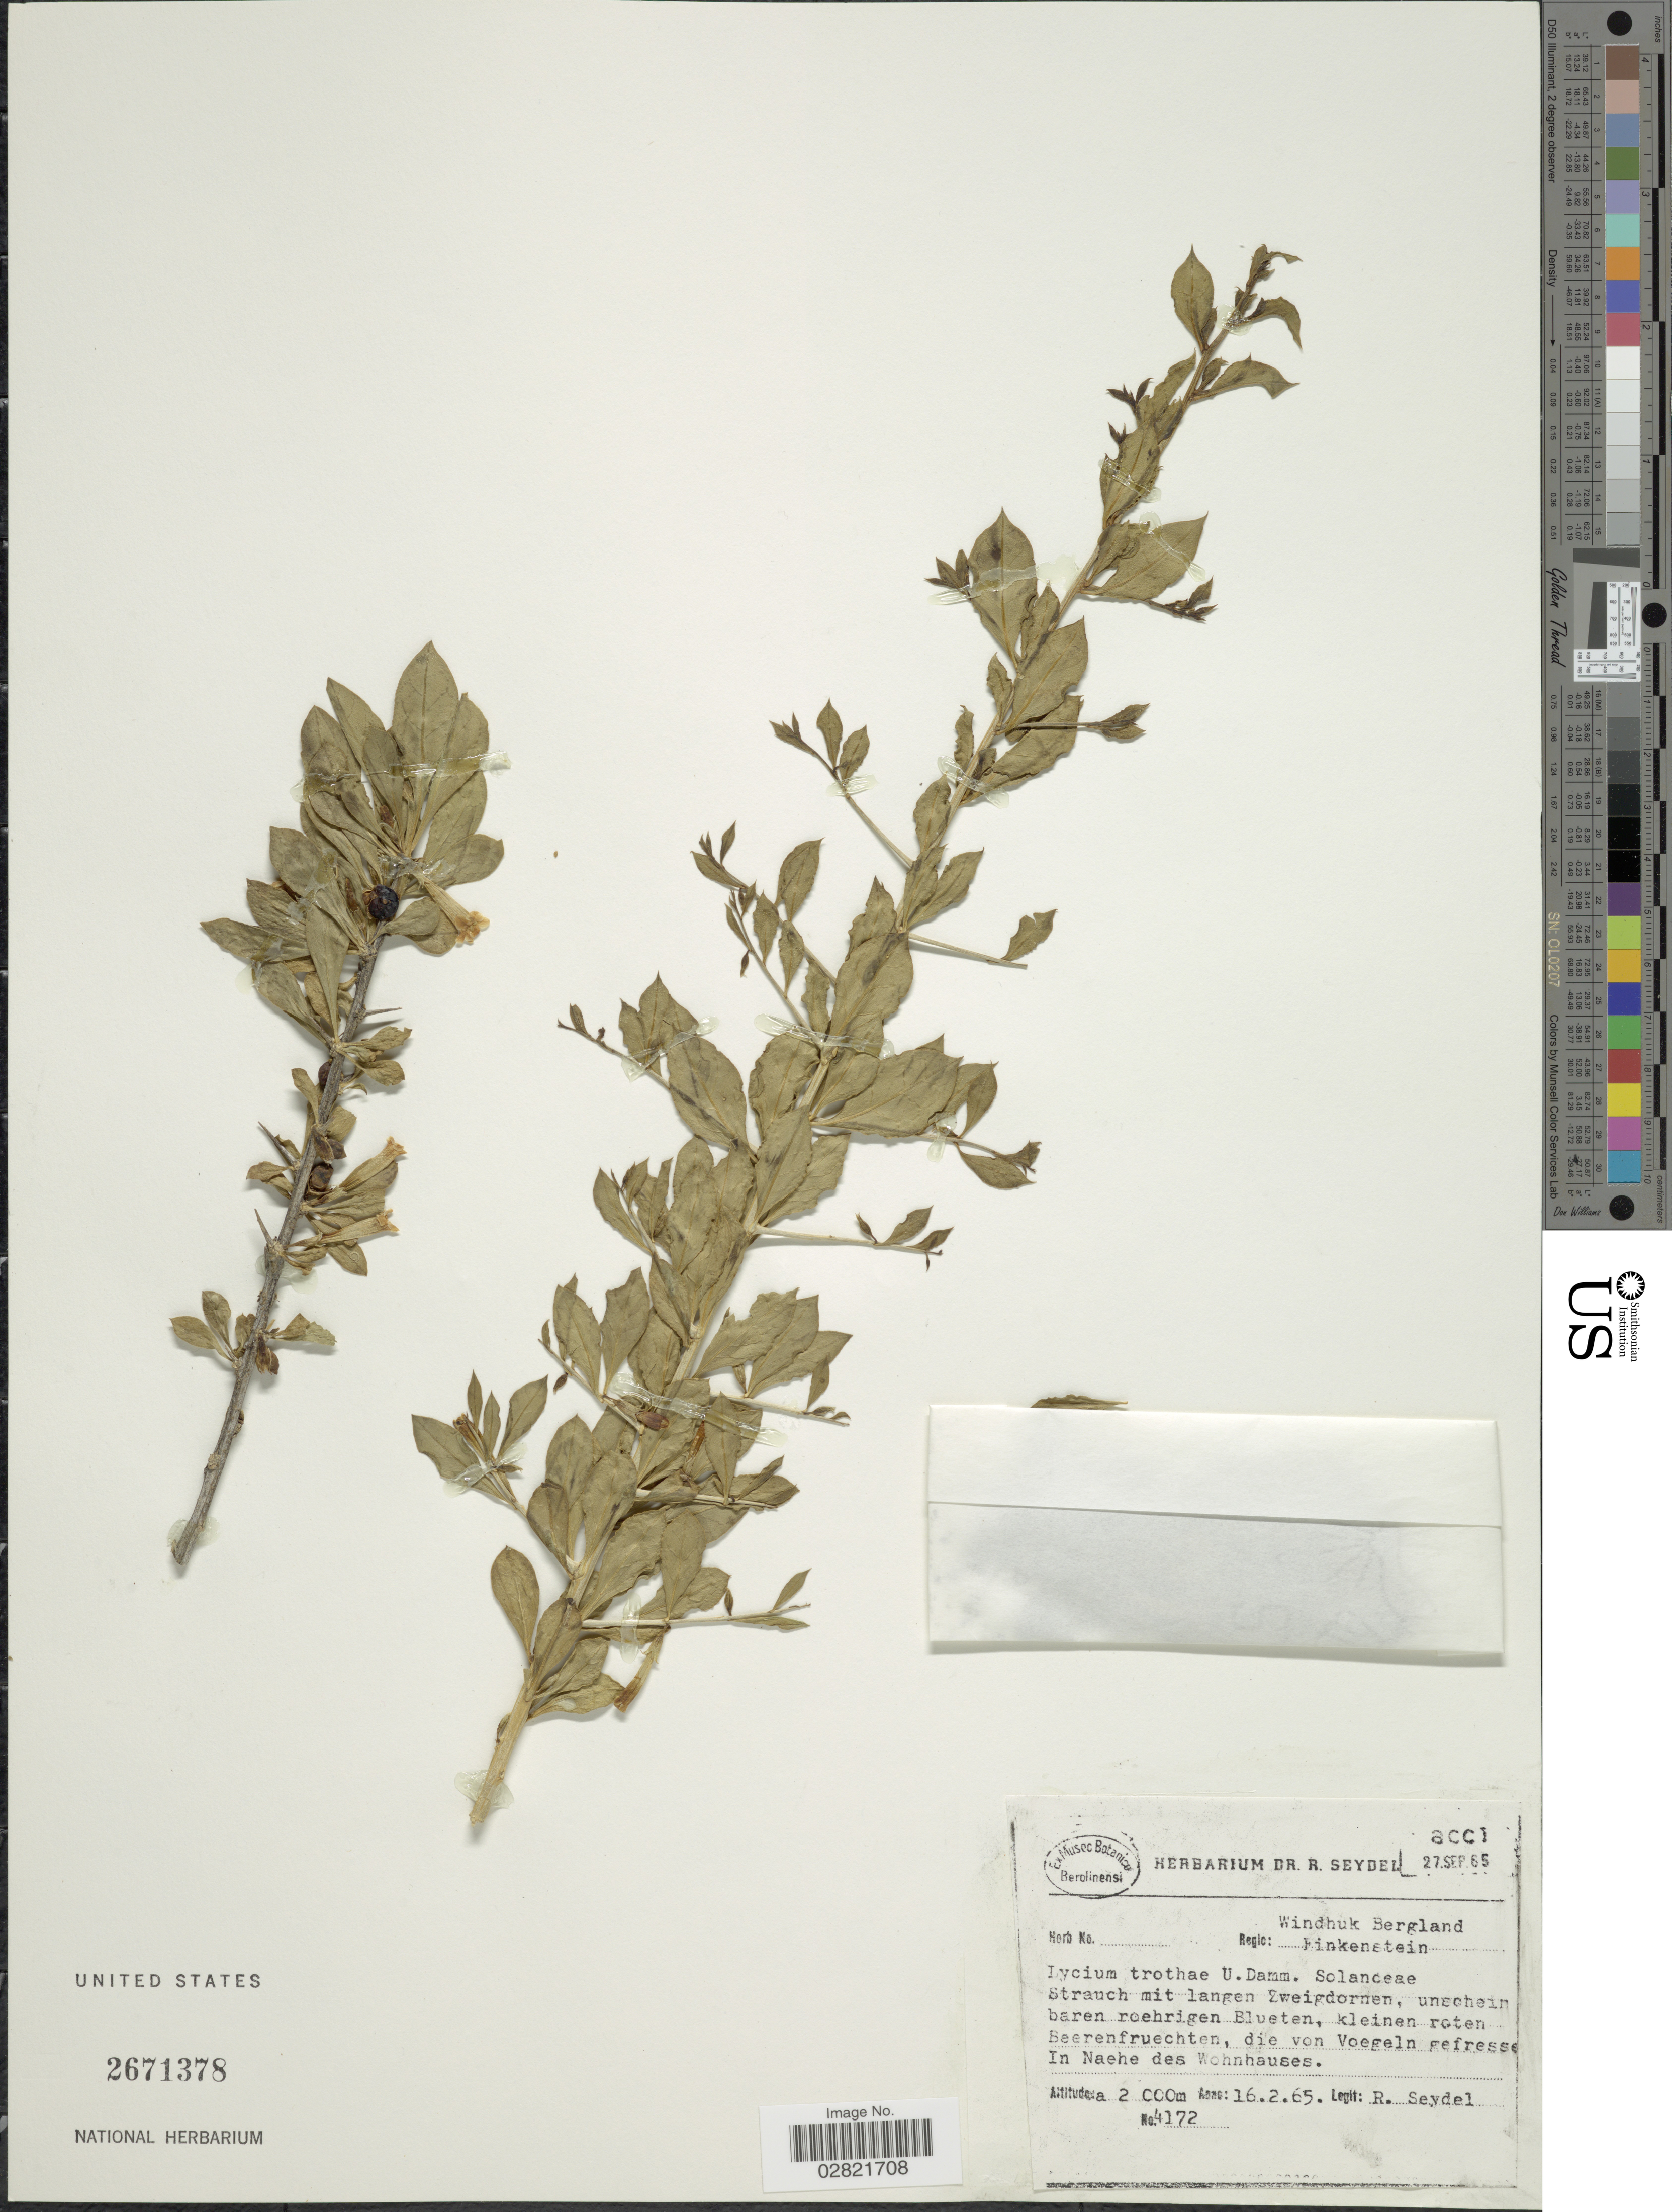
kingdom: Plantae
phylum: Tracheophyta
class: Magnoliopsida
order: Solanales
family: Solanaceae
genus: Lycium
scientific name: Lycium eenii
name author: S. Moore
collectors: R. Seydel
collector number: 4172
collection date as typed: Transcribed d/m/y: 16/2/65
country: Namibia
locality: Regio: Windhuk Bergland. Finkenstein.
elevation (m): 2000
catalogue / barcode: US 2671378